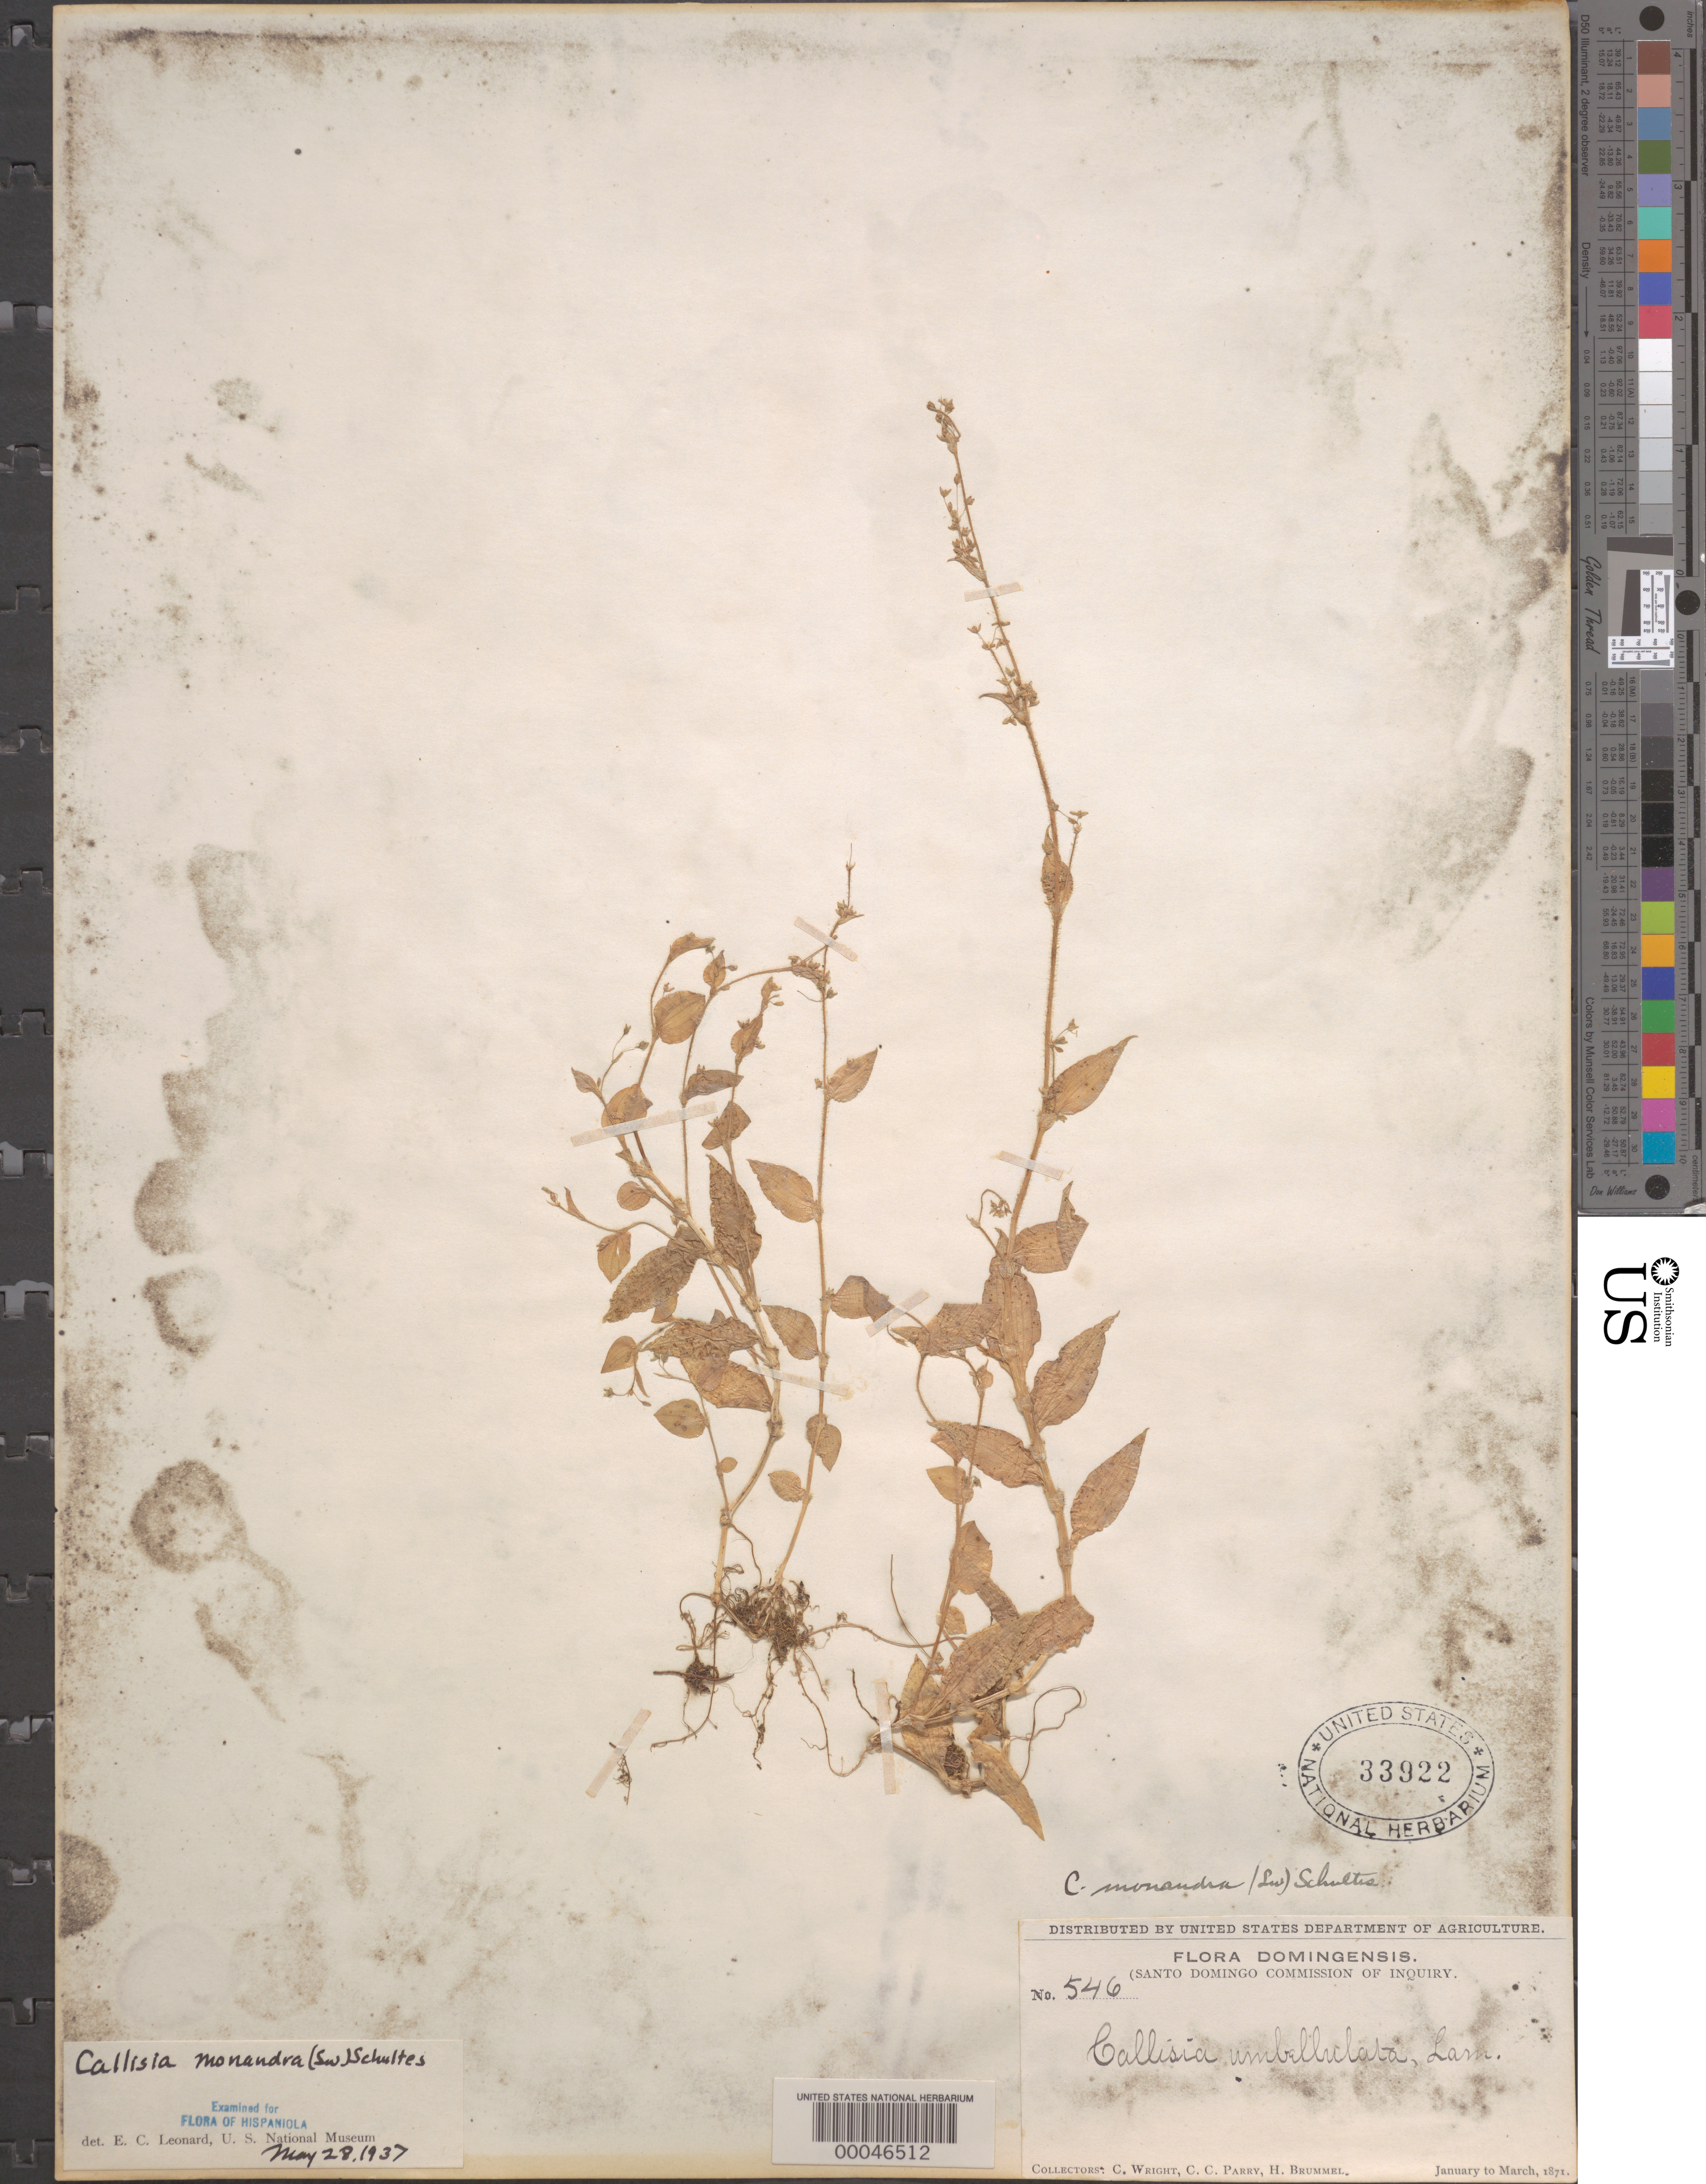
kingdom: Plantae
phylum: Tracheophyta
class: Liliopsida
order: Commelinales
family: Commelinaceae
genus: Callisia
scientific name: Callisia monandra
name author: (Sw.) Schult. & Schult. f.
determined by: Leonard, Emery C., (US)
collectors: C. Wright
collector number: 546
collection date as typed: Jan 1871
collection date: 1871-01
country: Dominican Republic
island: Hispaniola Island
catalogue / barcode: US 33922